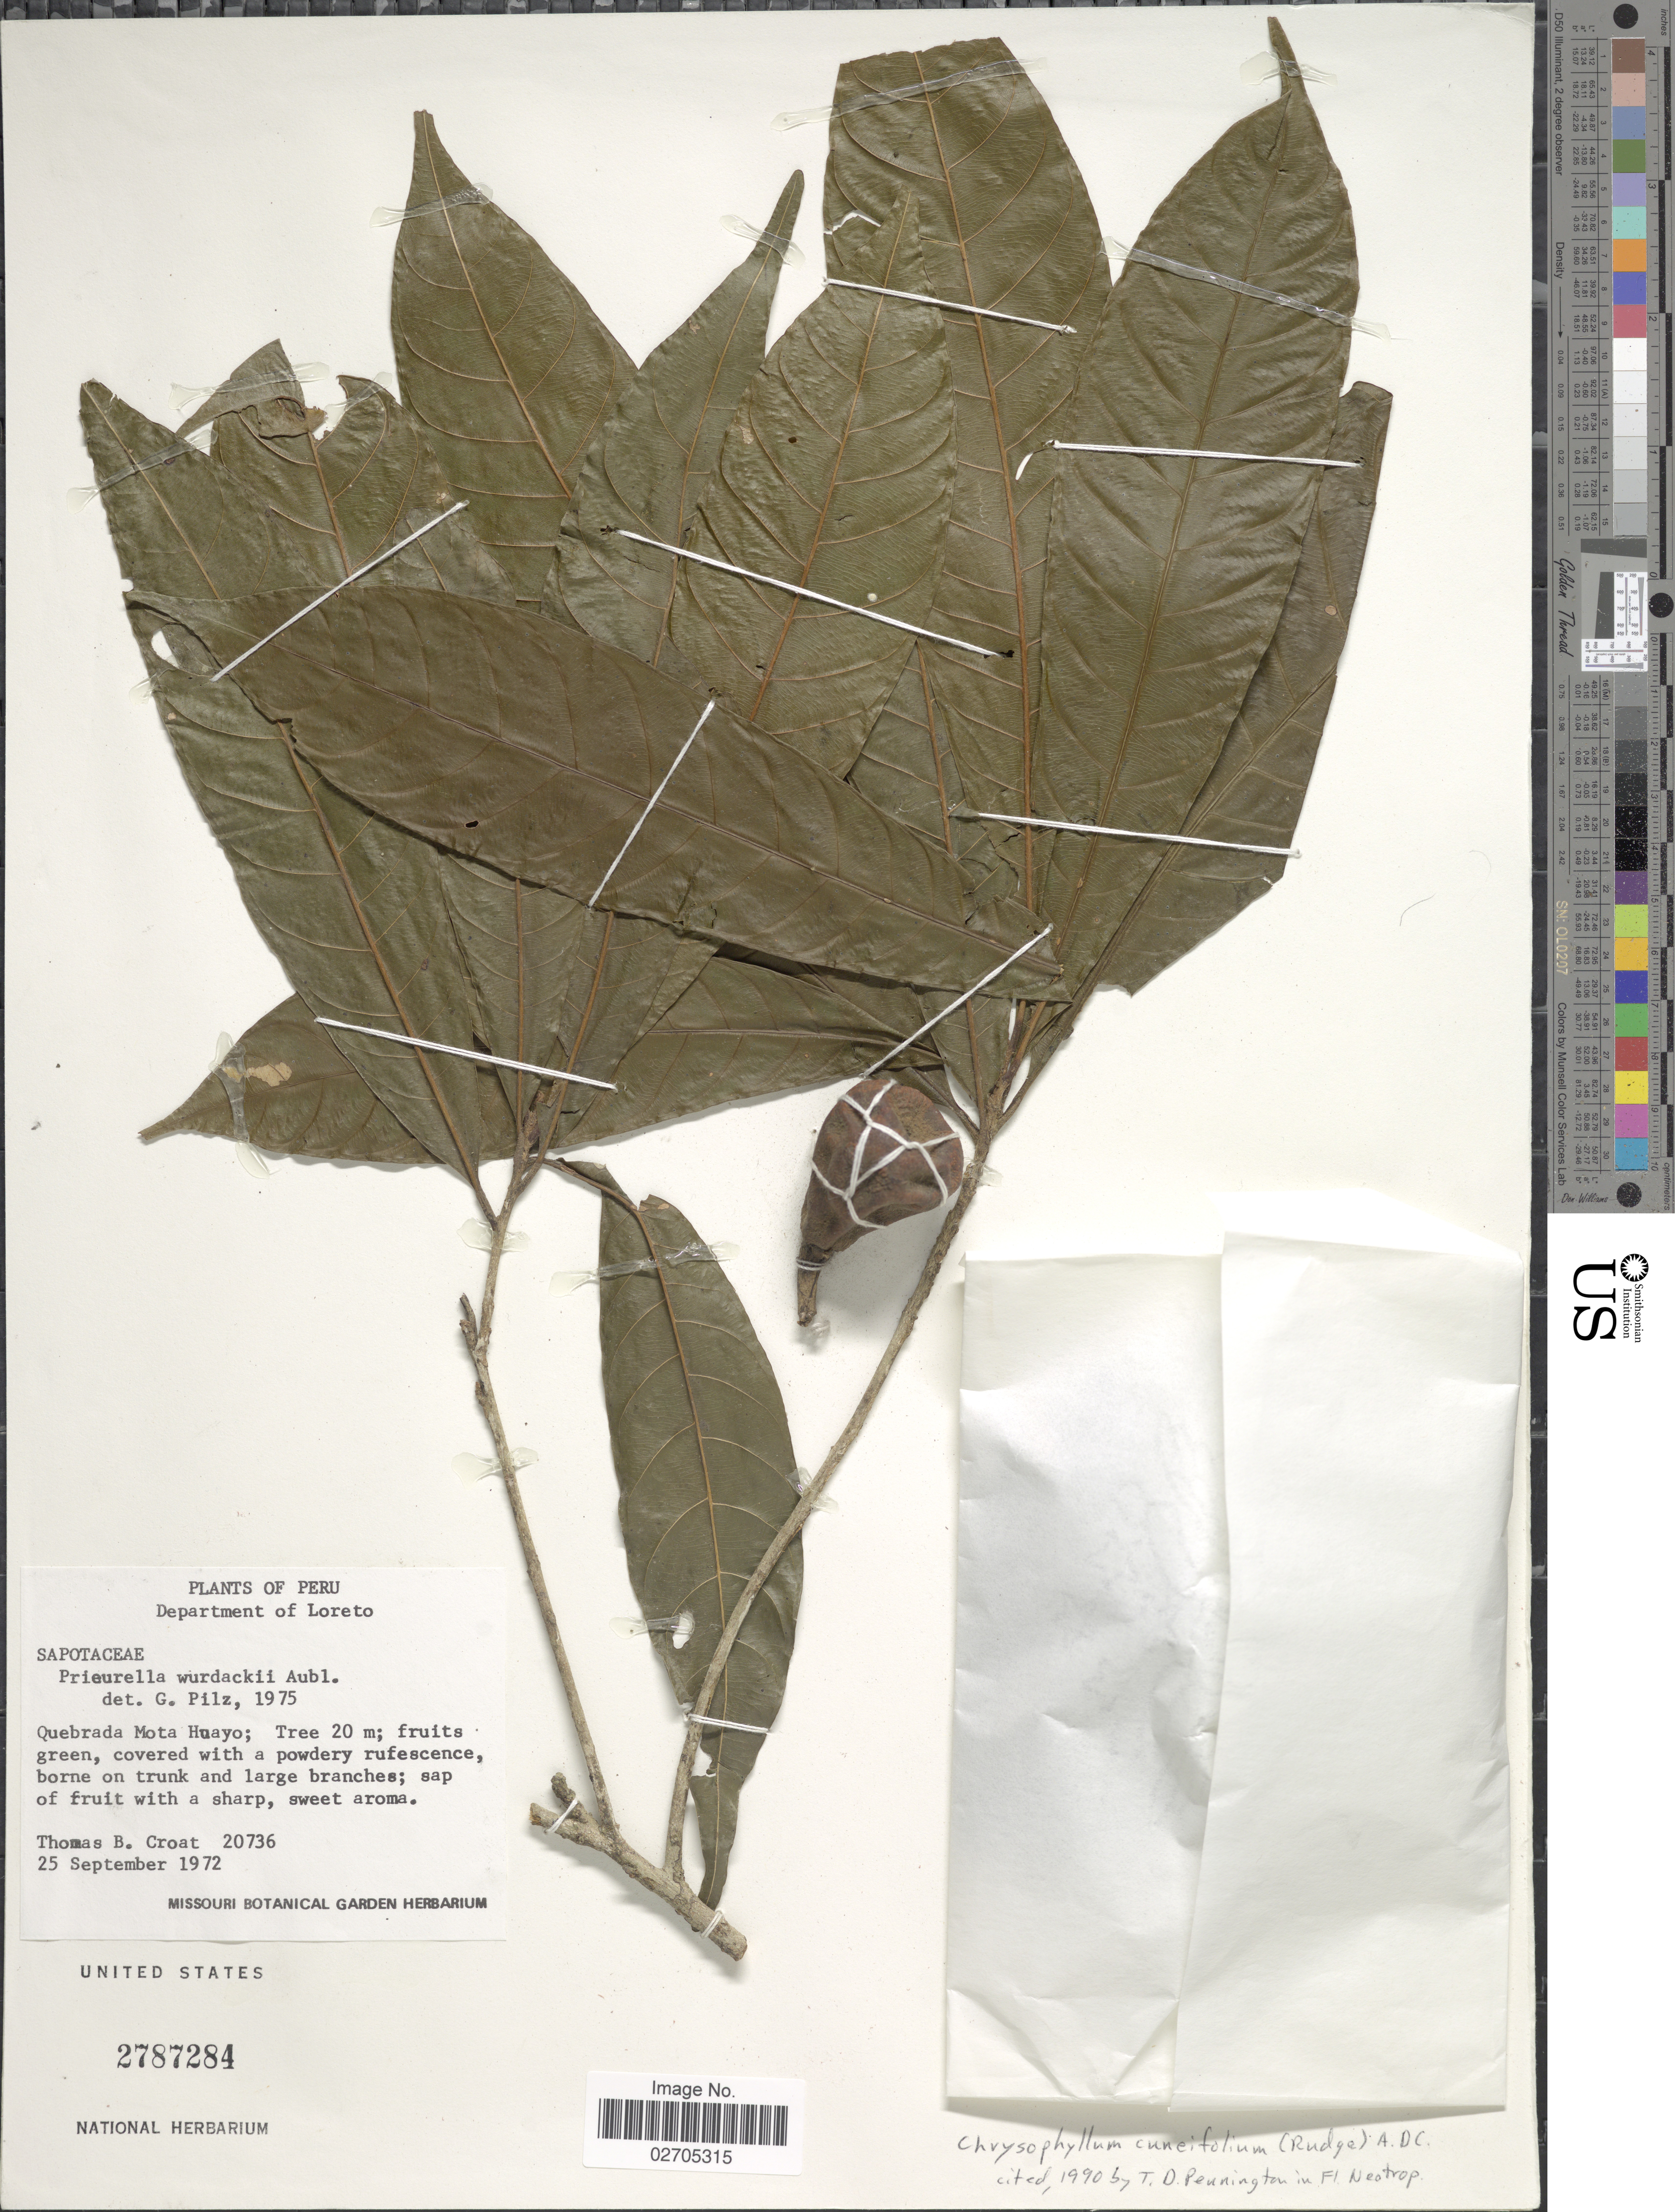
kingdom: Plantae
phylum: Tracheophyta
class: Magnoliopsida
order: Ericales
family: Sapotaceae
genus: Chrysophyllum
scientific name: Chrysophyllum cuneifolium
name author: (Rudge) A. DC.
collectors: T. B. Croat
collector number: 20736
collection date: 1972-09-25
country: Peru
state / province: Loreto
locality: Quebrada Mota Huayo.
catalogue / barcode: US 2787284